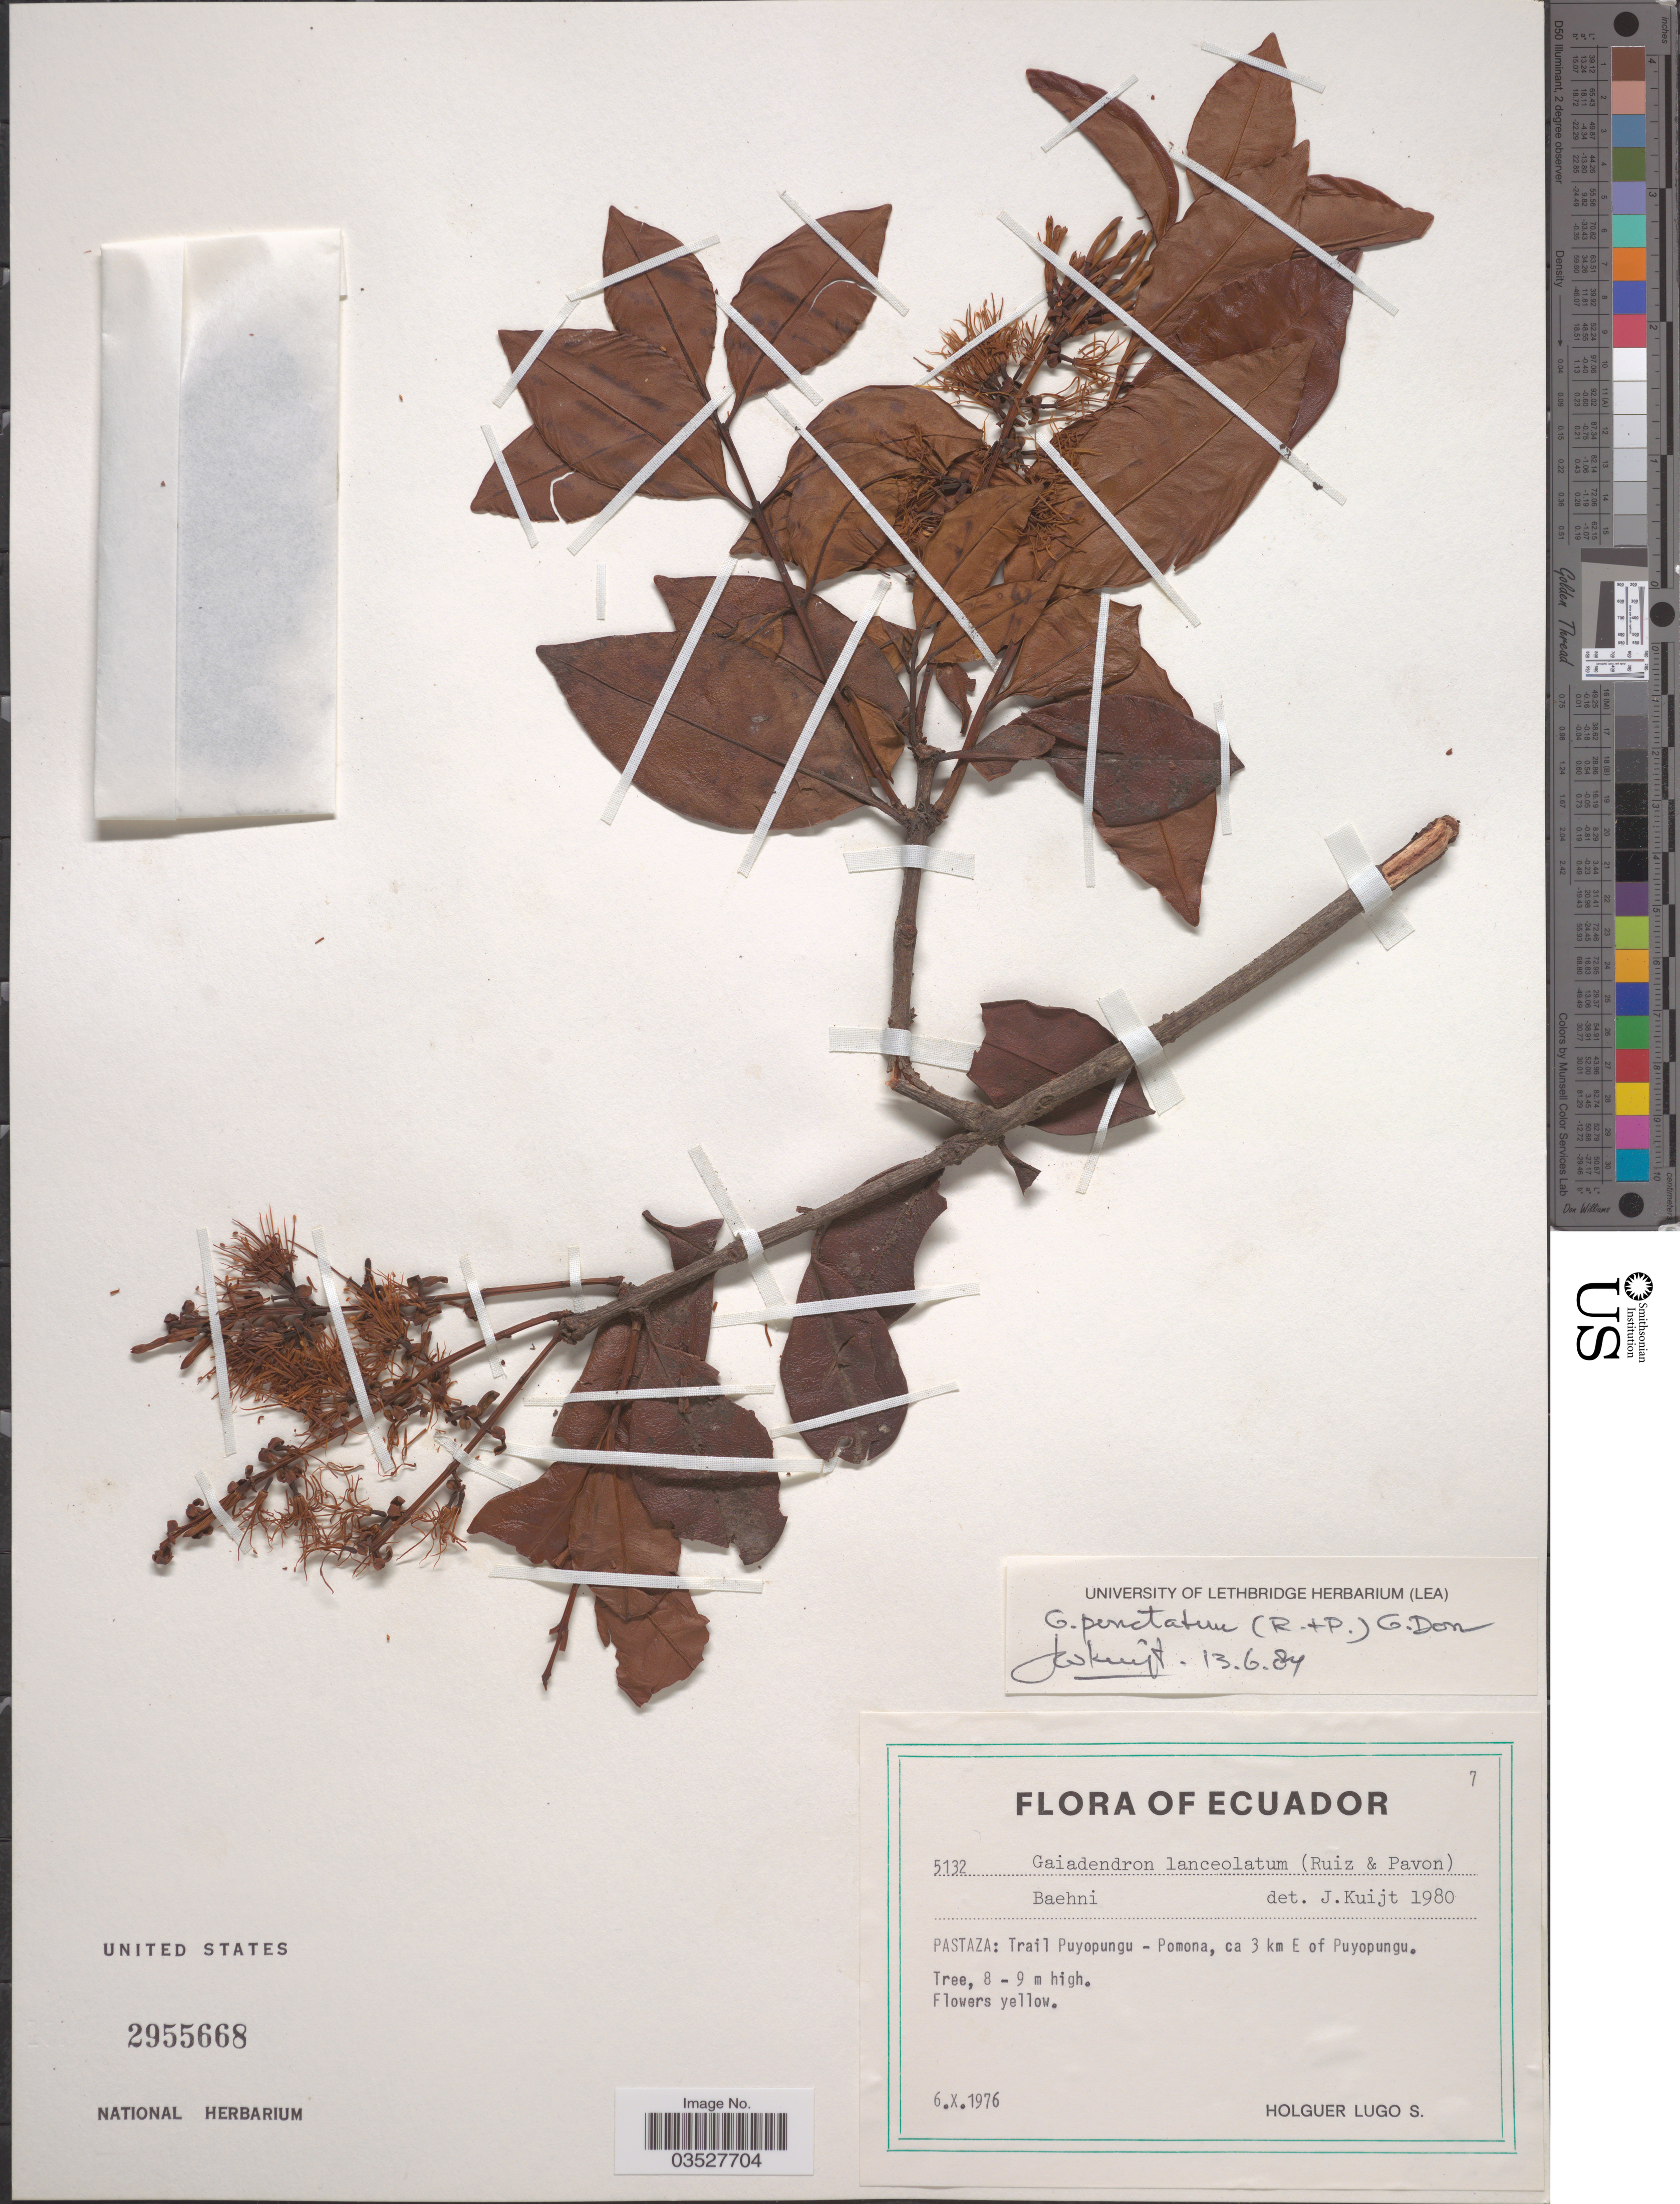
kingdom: Plantae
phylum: Tracheophyta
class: Magnoliopsida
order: Santalales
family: Loranthaceae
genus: Gaiadendron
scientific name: Gaiadendron punctatum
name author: (Ruiz & Pav.) G. Don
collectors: H. Lugo S.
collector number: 5132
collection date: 1976-10-06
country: Ecuador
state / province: Pastaza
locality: Trail Puyopungu - Pomona, ca 3 km E of Puyopungu.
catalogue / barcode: US 2955668